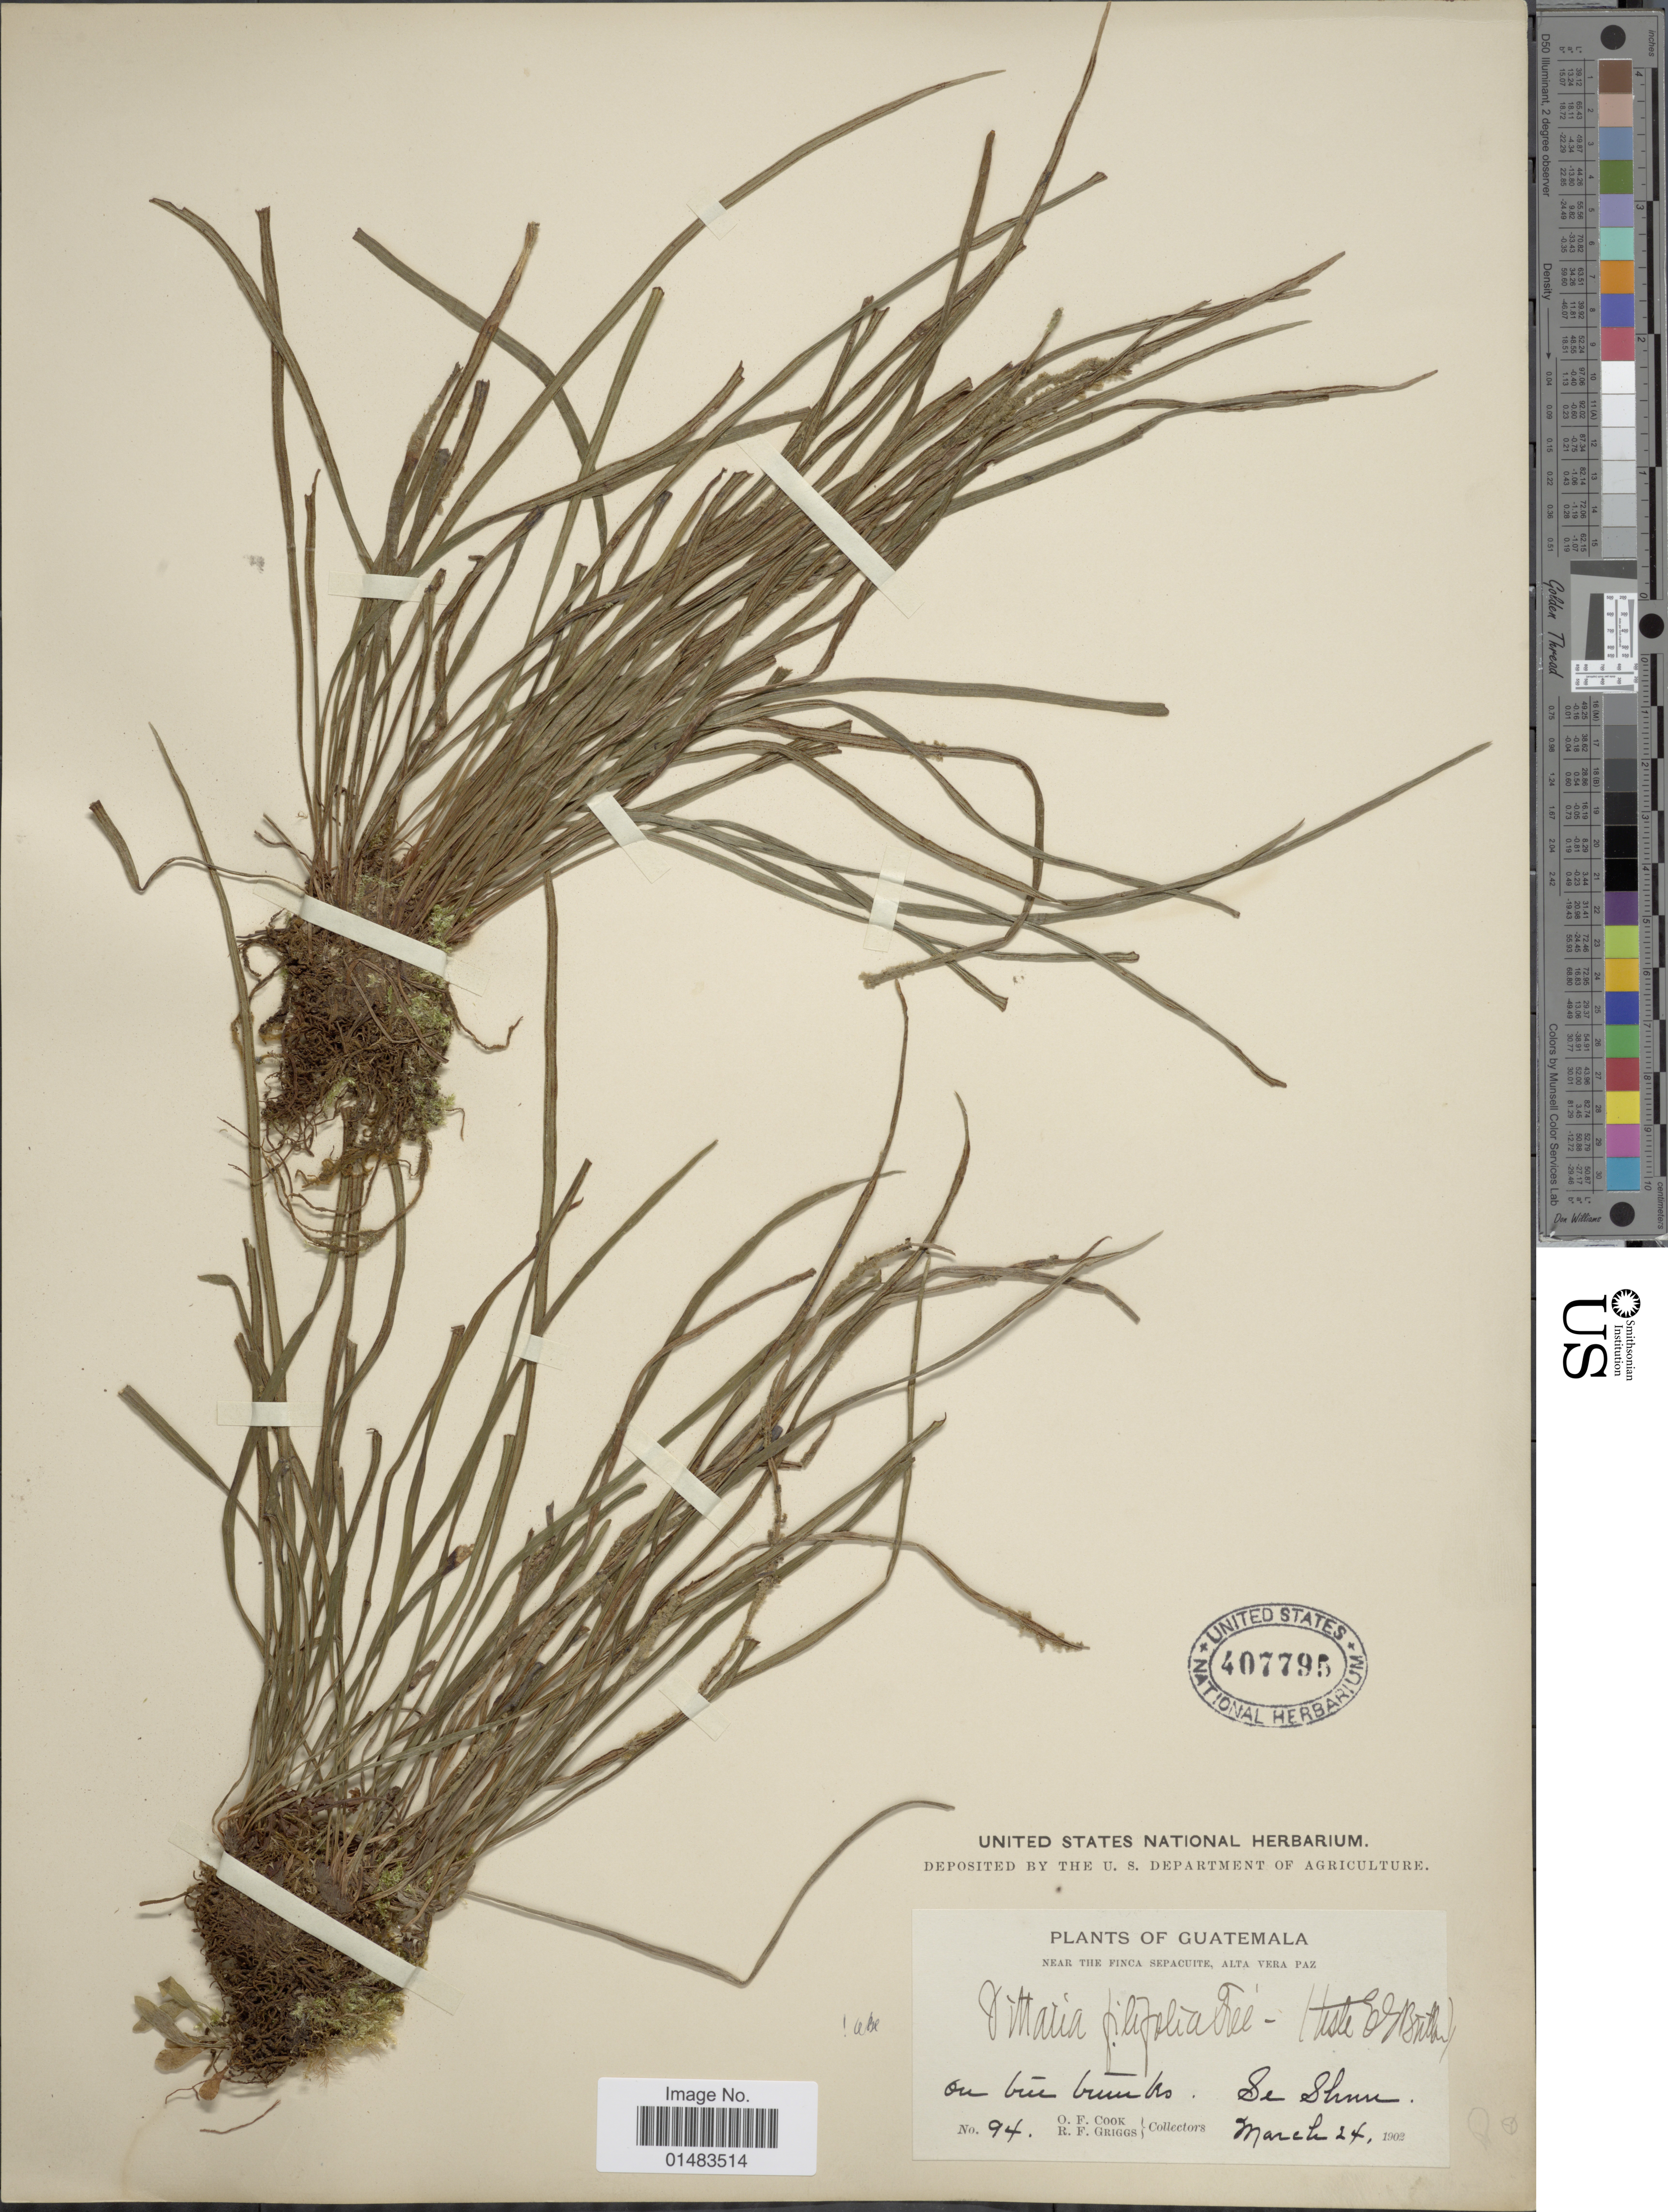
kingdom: Plantae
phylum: Tracheophyta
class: Polypodiopsida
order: Polypodiales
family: Pteridaceae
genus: Vittaria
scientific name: Vittaria graminifolia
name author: Kaulf.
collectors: O. F. Cook & R. F. Griggs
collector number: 94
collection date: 1902-03-24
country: Guatemala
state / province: Alta Verapaz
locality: Guatemala, near the Finca Sepacuite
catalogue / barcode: US 407795